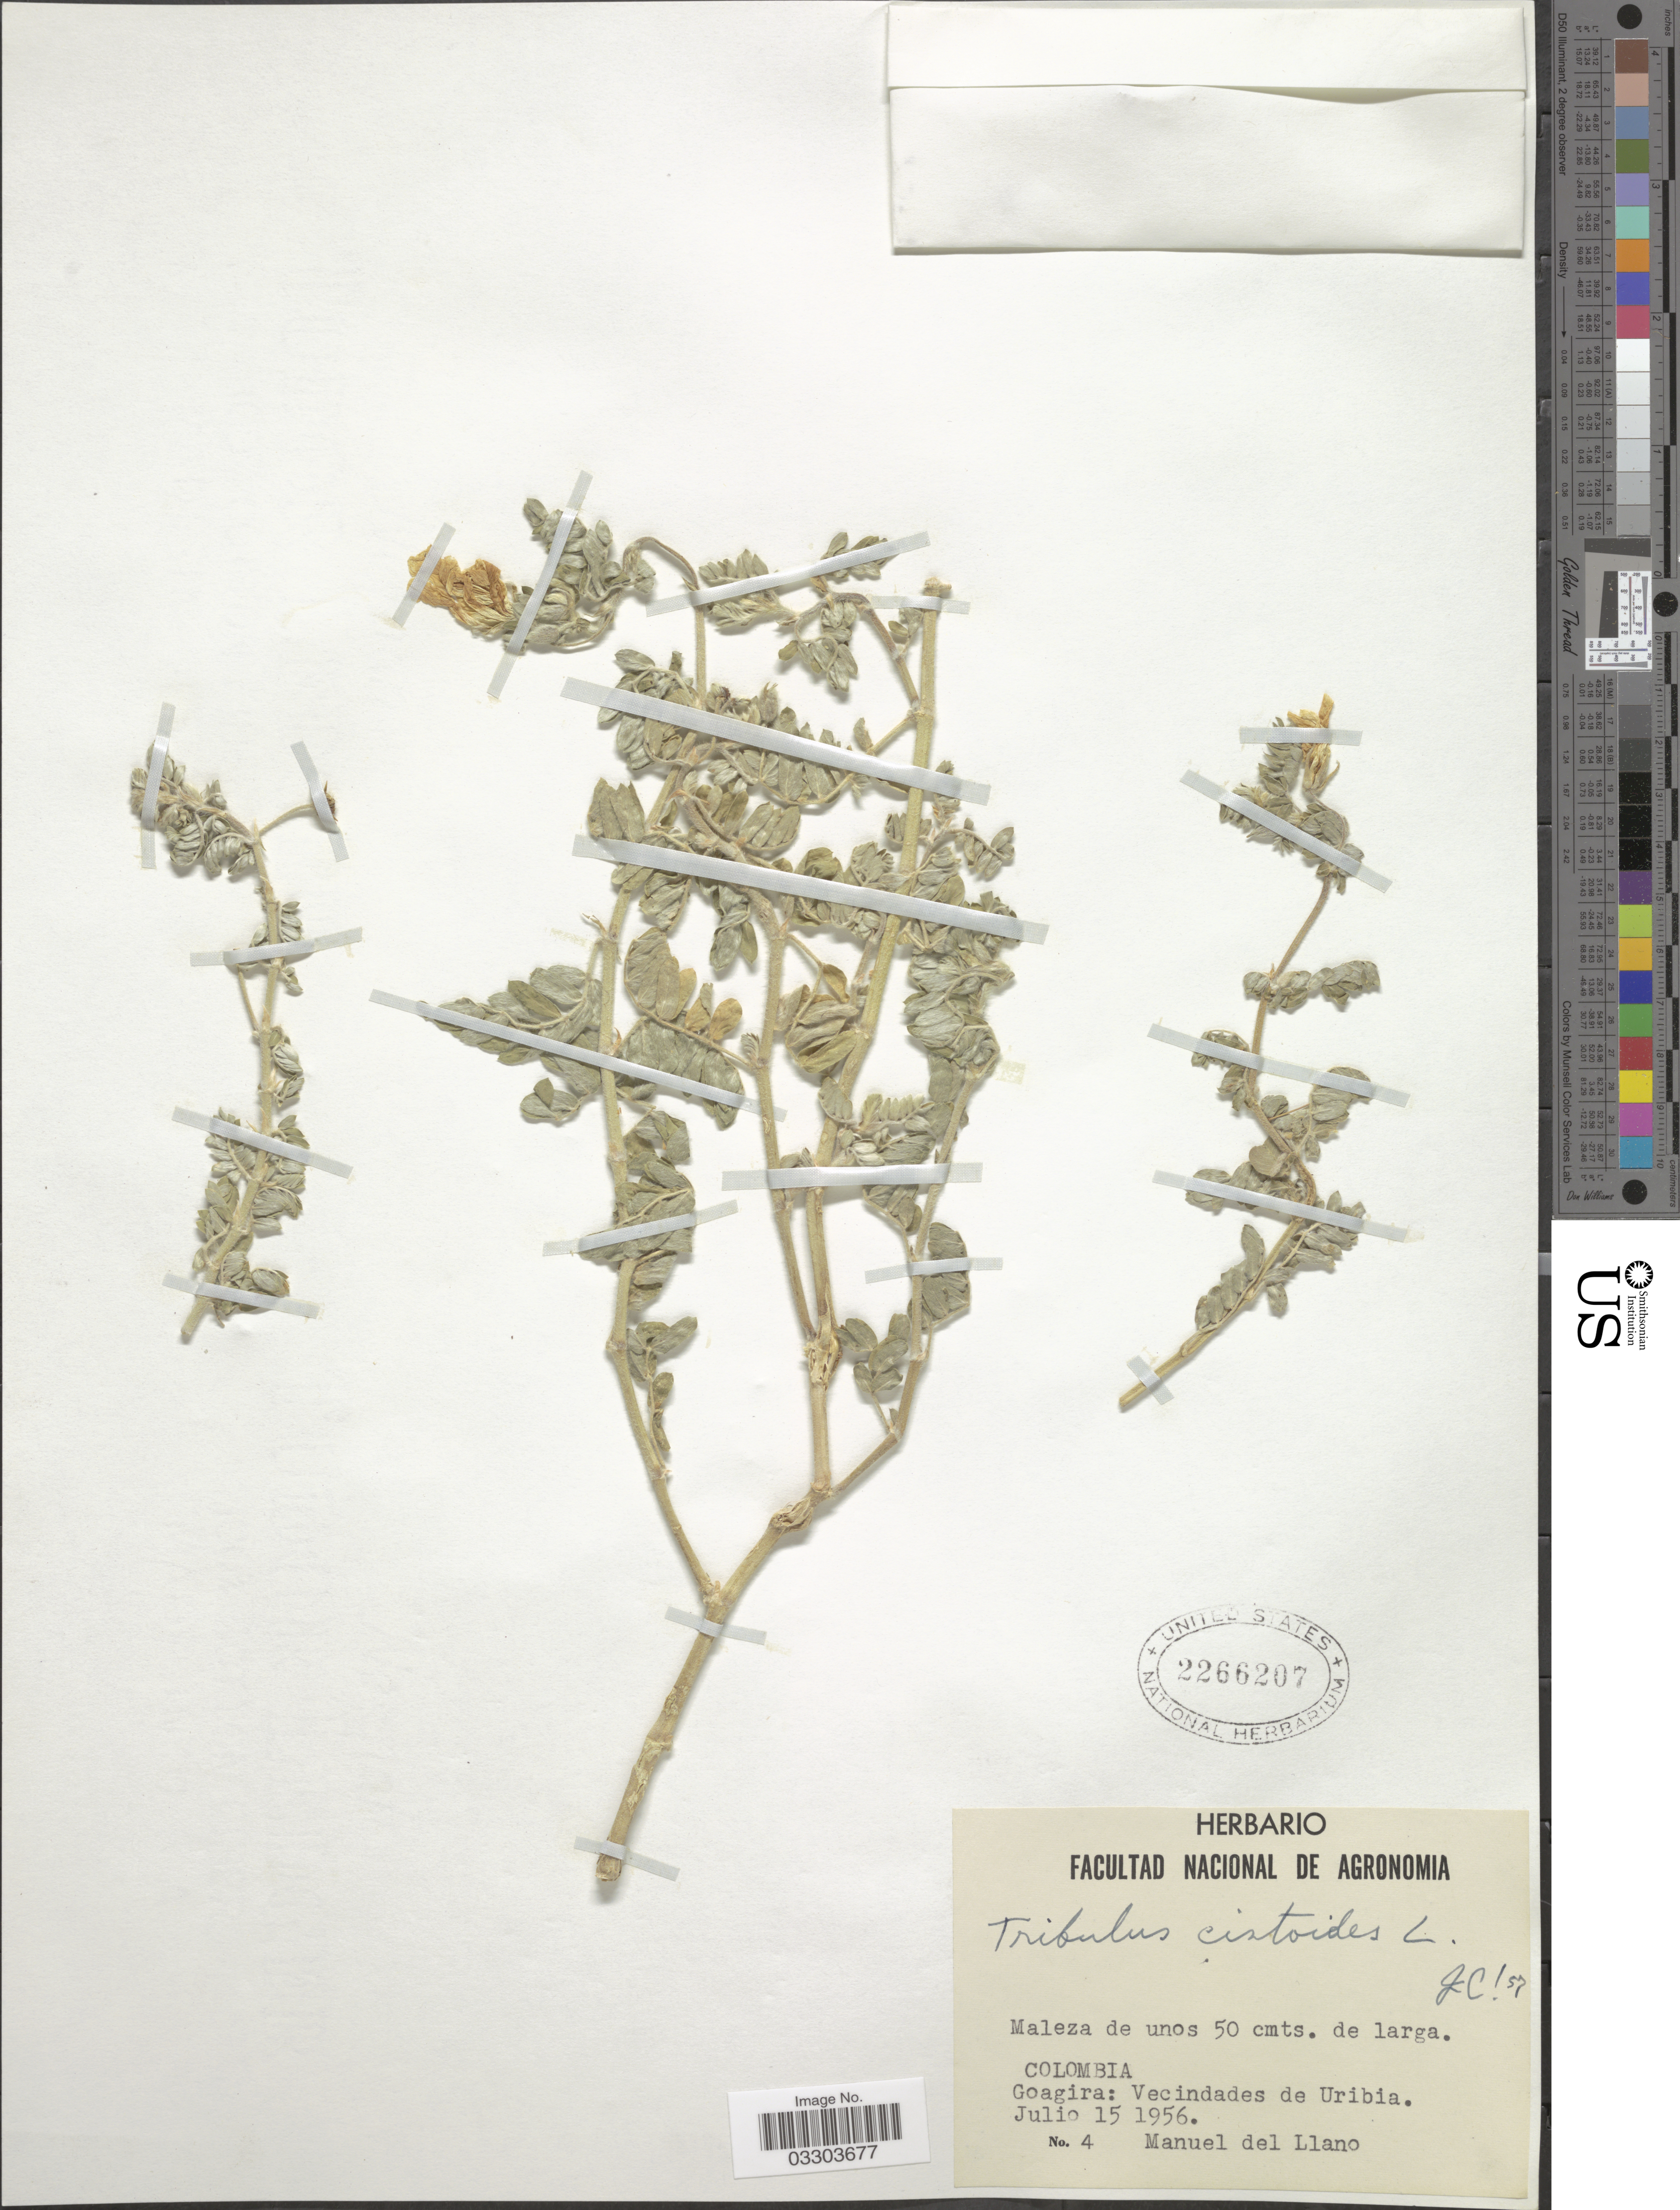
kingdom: Plantae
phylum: Tracheophyta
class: Magnoliopsida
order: Zygophyllales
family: Zygophyllaceae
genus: Tribulus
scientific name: Tribulus cistoides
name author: L.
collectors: M. d. Llano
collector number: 4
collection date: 1956-07-15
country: Colombia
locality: Goagira: Vecindades de Uribia.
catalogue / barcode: US 2266207